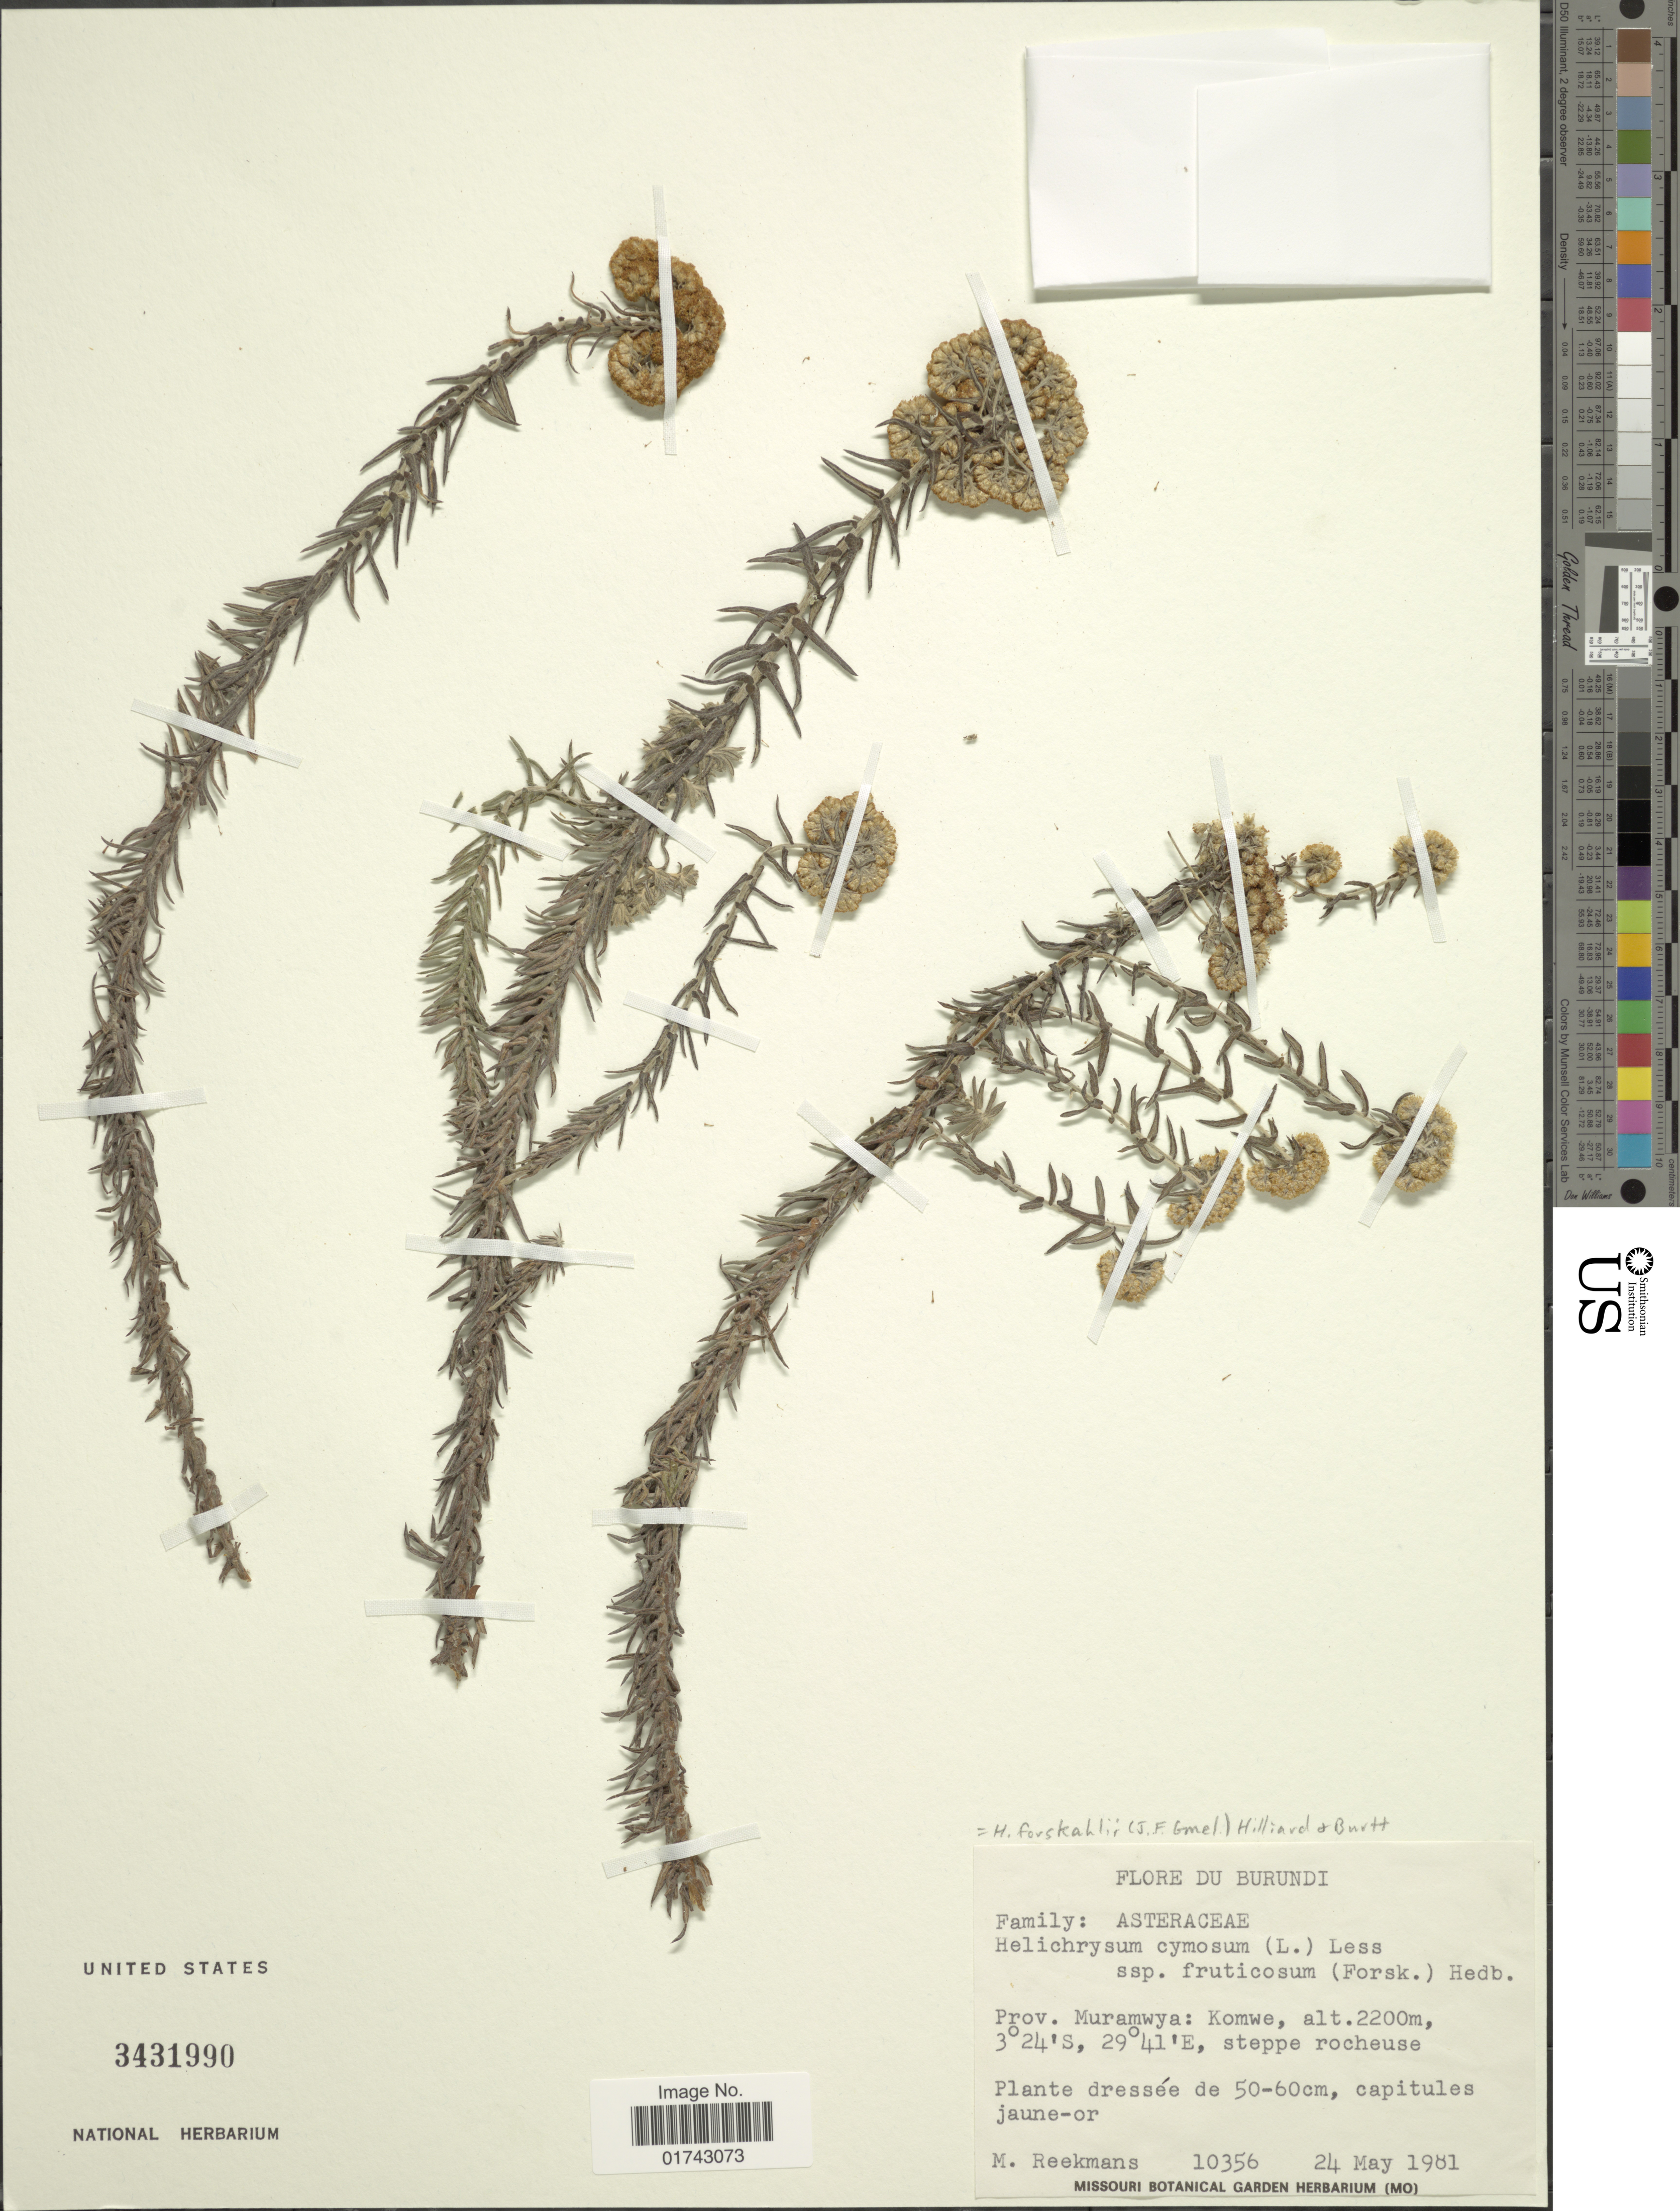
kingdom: Plantae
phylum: Tracheophyta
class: Magnoliopsida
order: Asterales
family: Asteraceae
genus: Helichrysum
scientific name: Helichrysum forskahlii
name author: (J.F. Gmel.) Hilliard & B.L. Burtt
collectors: M. Reekmans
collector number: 10356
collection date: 1981-05-24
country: Burundi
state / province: Muramvya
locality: Prov. Muramwya: Komwe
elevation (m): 2200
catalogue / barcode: US 3431990